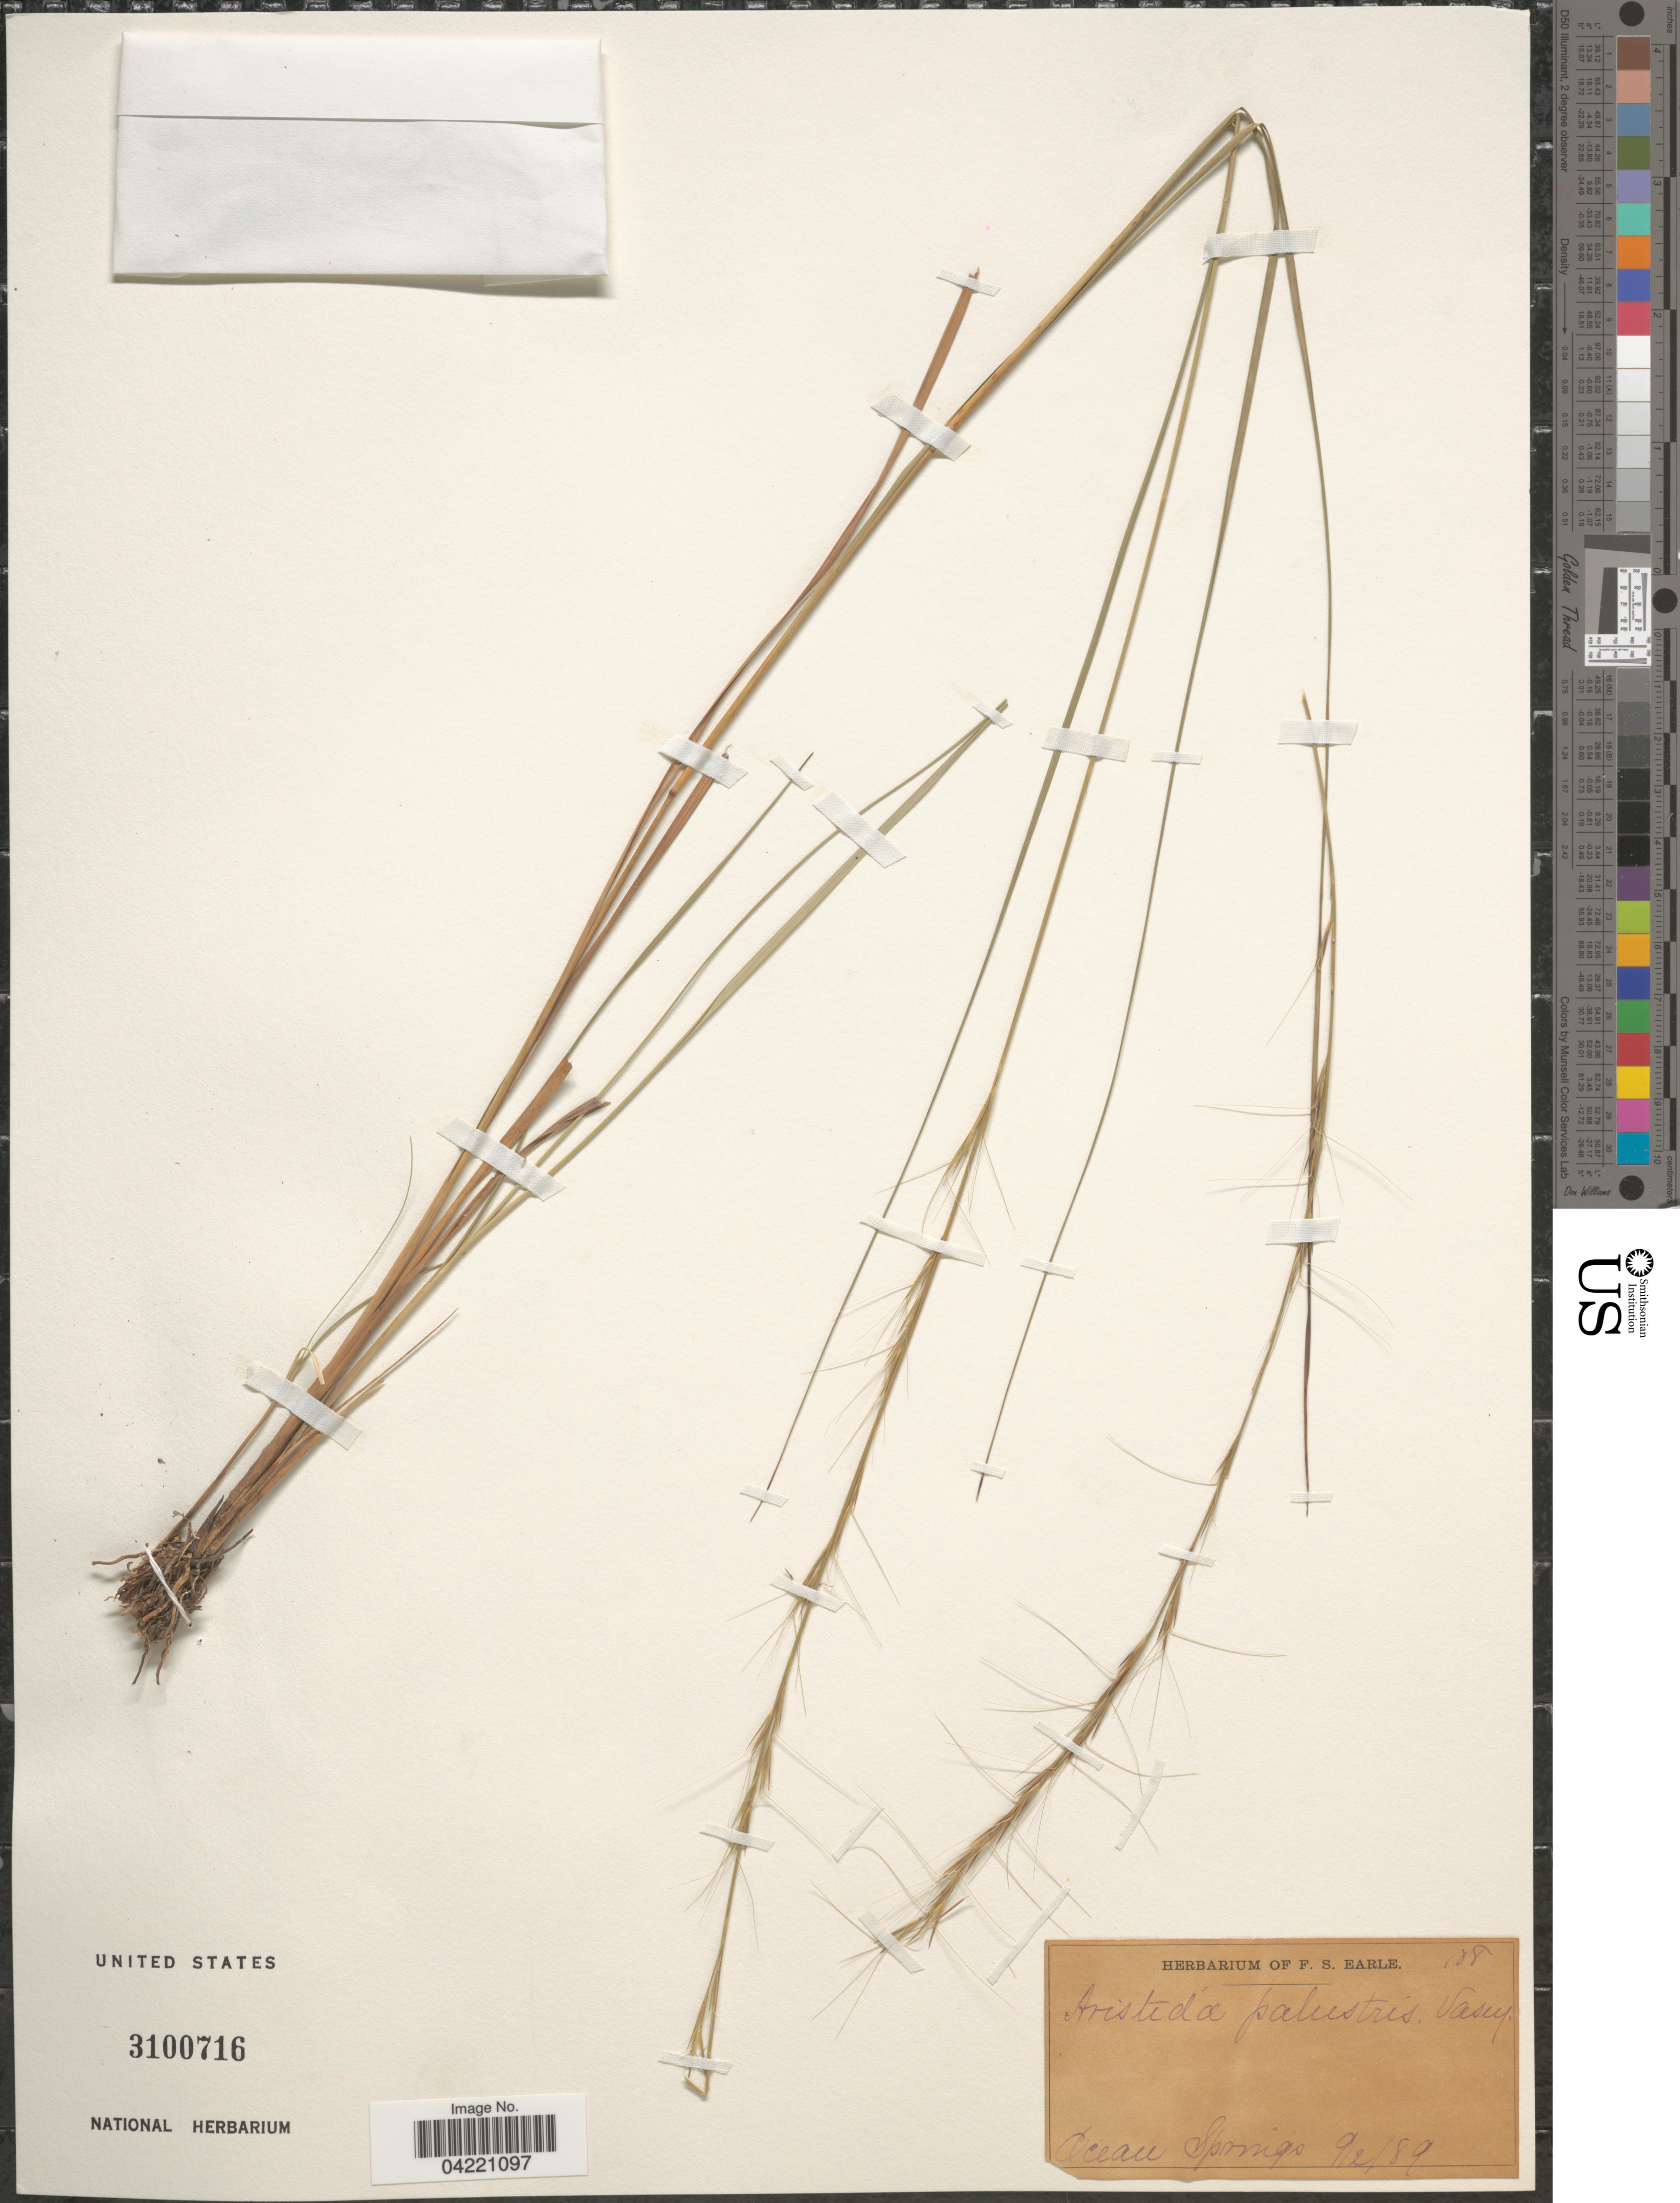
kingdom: Plantae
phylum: Tracheophyta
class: Liliopsida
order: Poales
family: Poaceae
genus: Aristida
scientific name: Aristida palustris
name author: (Chapm.) Vasey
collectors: Ex herb. F. S. Earle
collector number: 108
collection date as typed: Transcribed d/m/y: 2/9/89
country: United States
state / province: Mississippi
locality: Ocean Springs.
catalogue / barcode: US 3100716